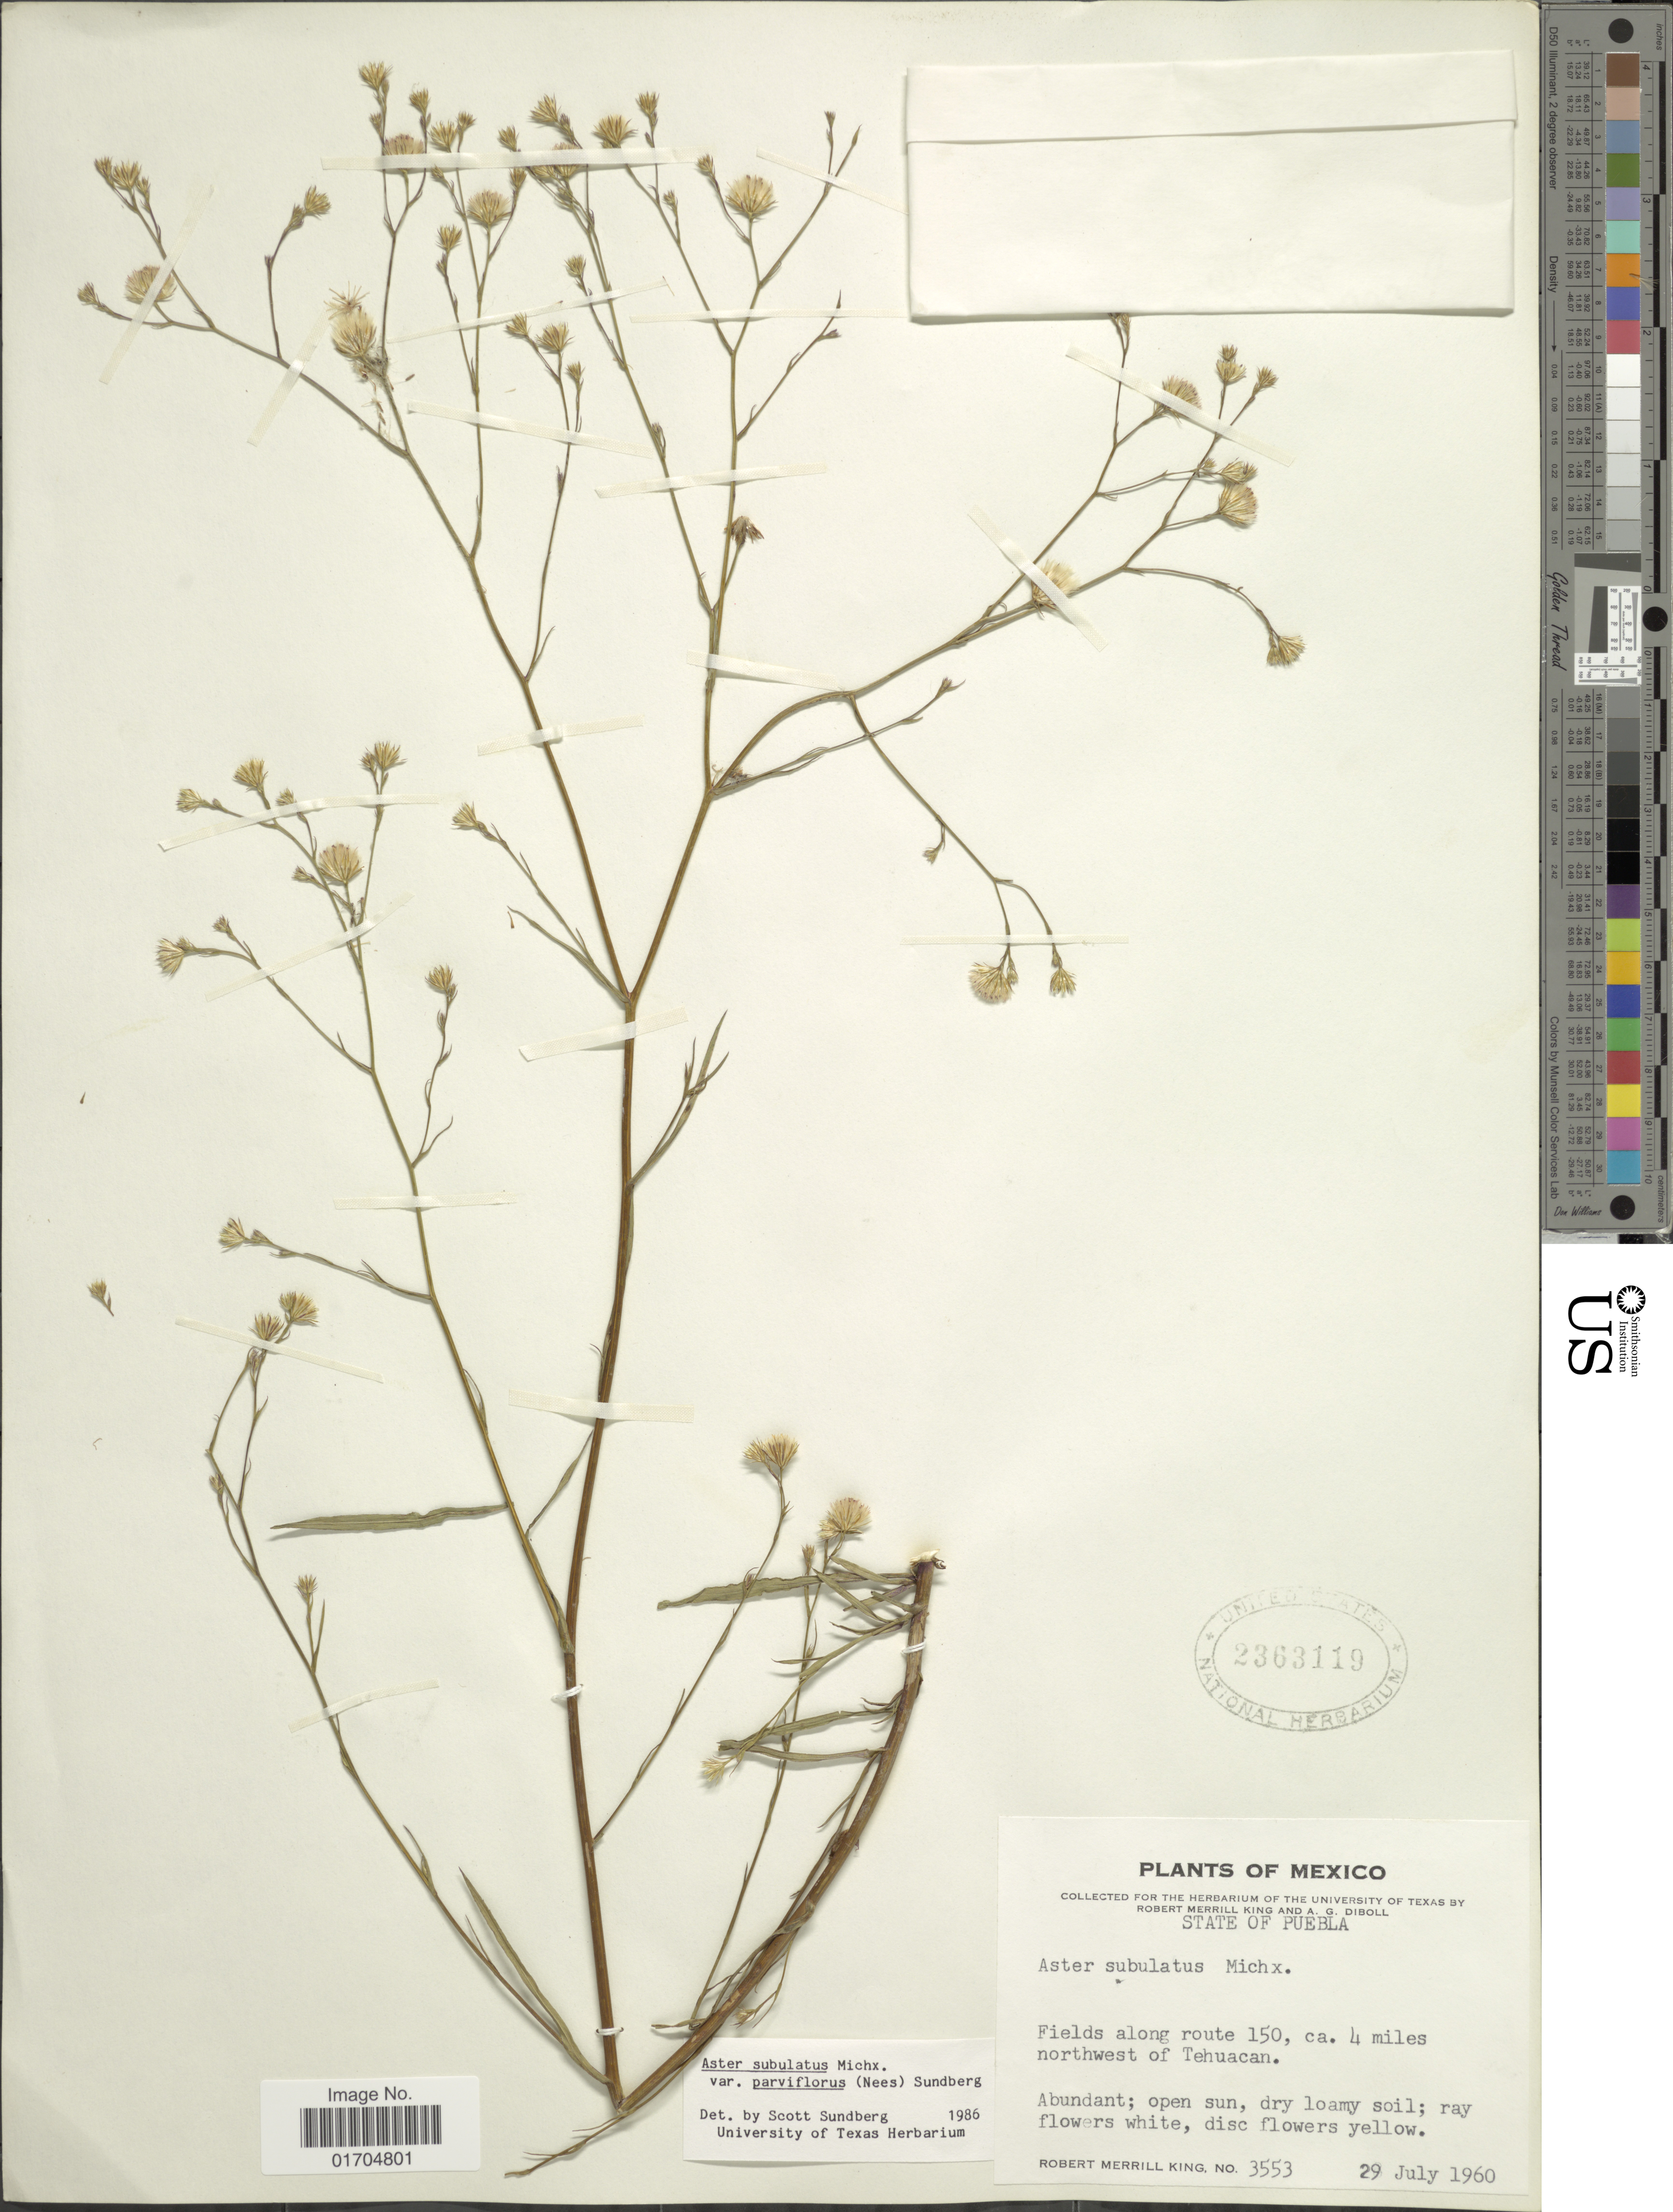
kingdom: Plantae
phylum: Tracheophyta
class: Magnoliopsida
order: Asterales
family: Asteraceae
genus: Symphyotrichum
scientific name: Symphyotrichum subulatum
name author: (Michx.) G.L. Nesom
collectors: R. M. King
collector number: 3553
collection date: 1960-07-29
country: Mexico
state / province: Puebla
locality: Fields along route 150, ca. 4 miles northwest of Tehuacan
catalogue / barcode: US 2363119